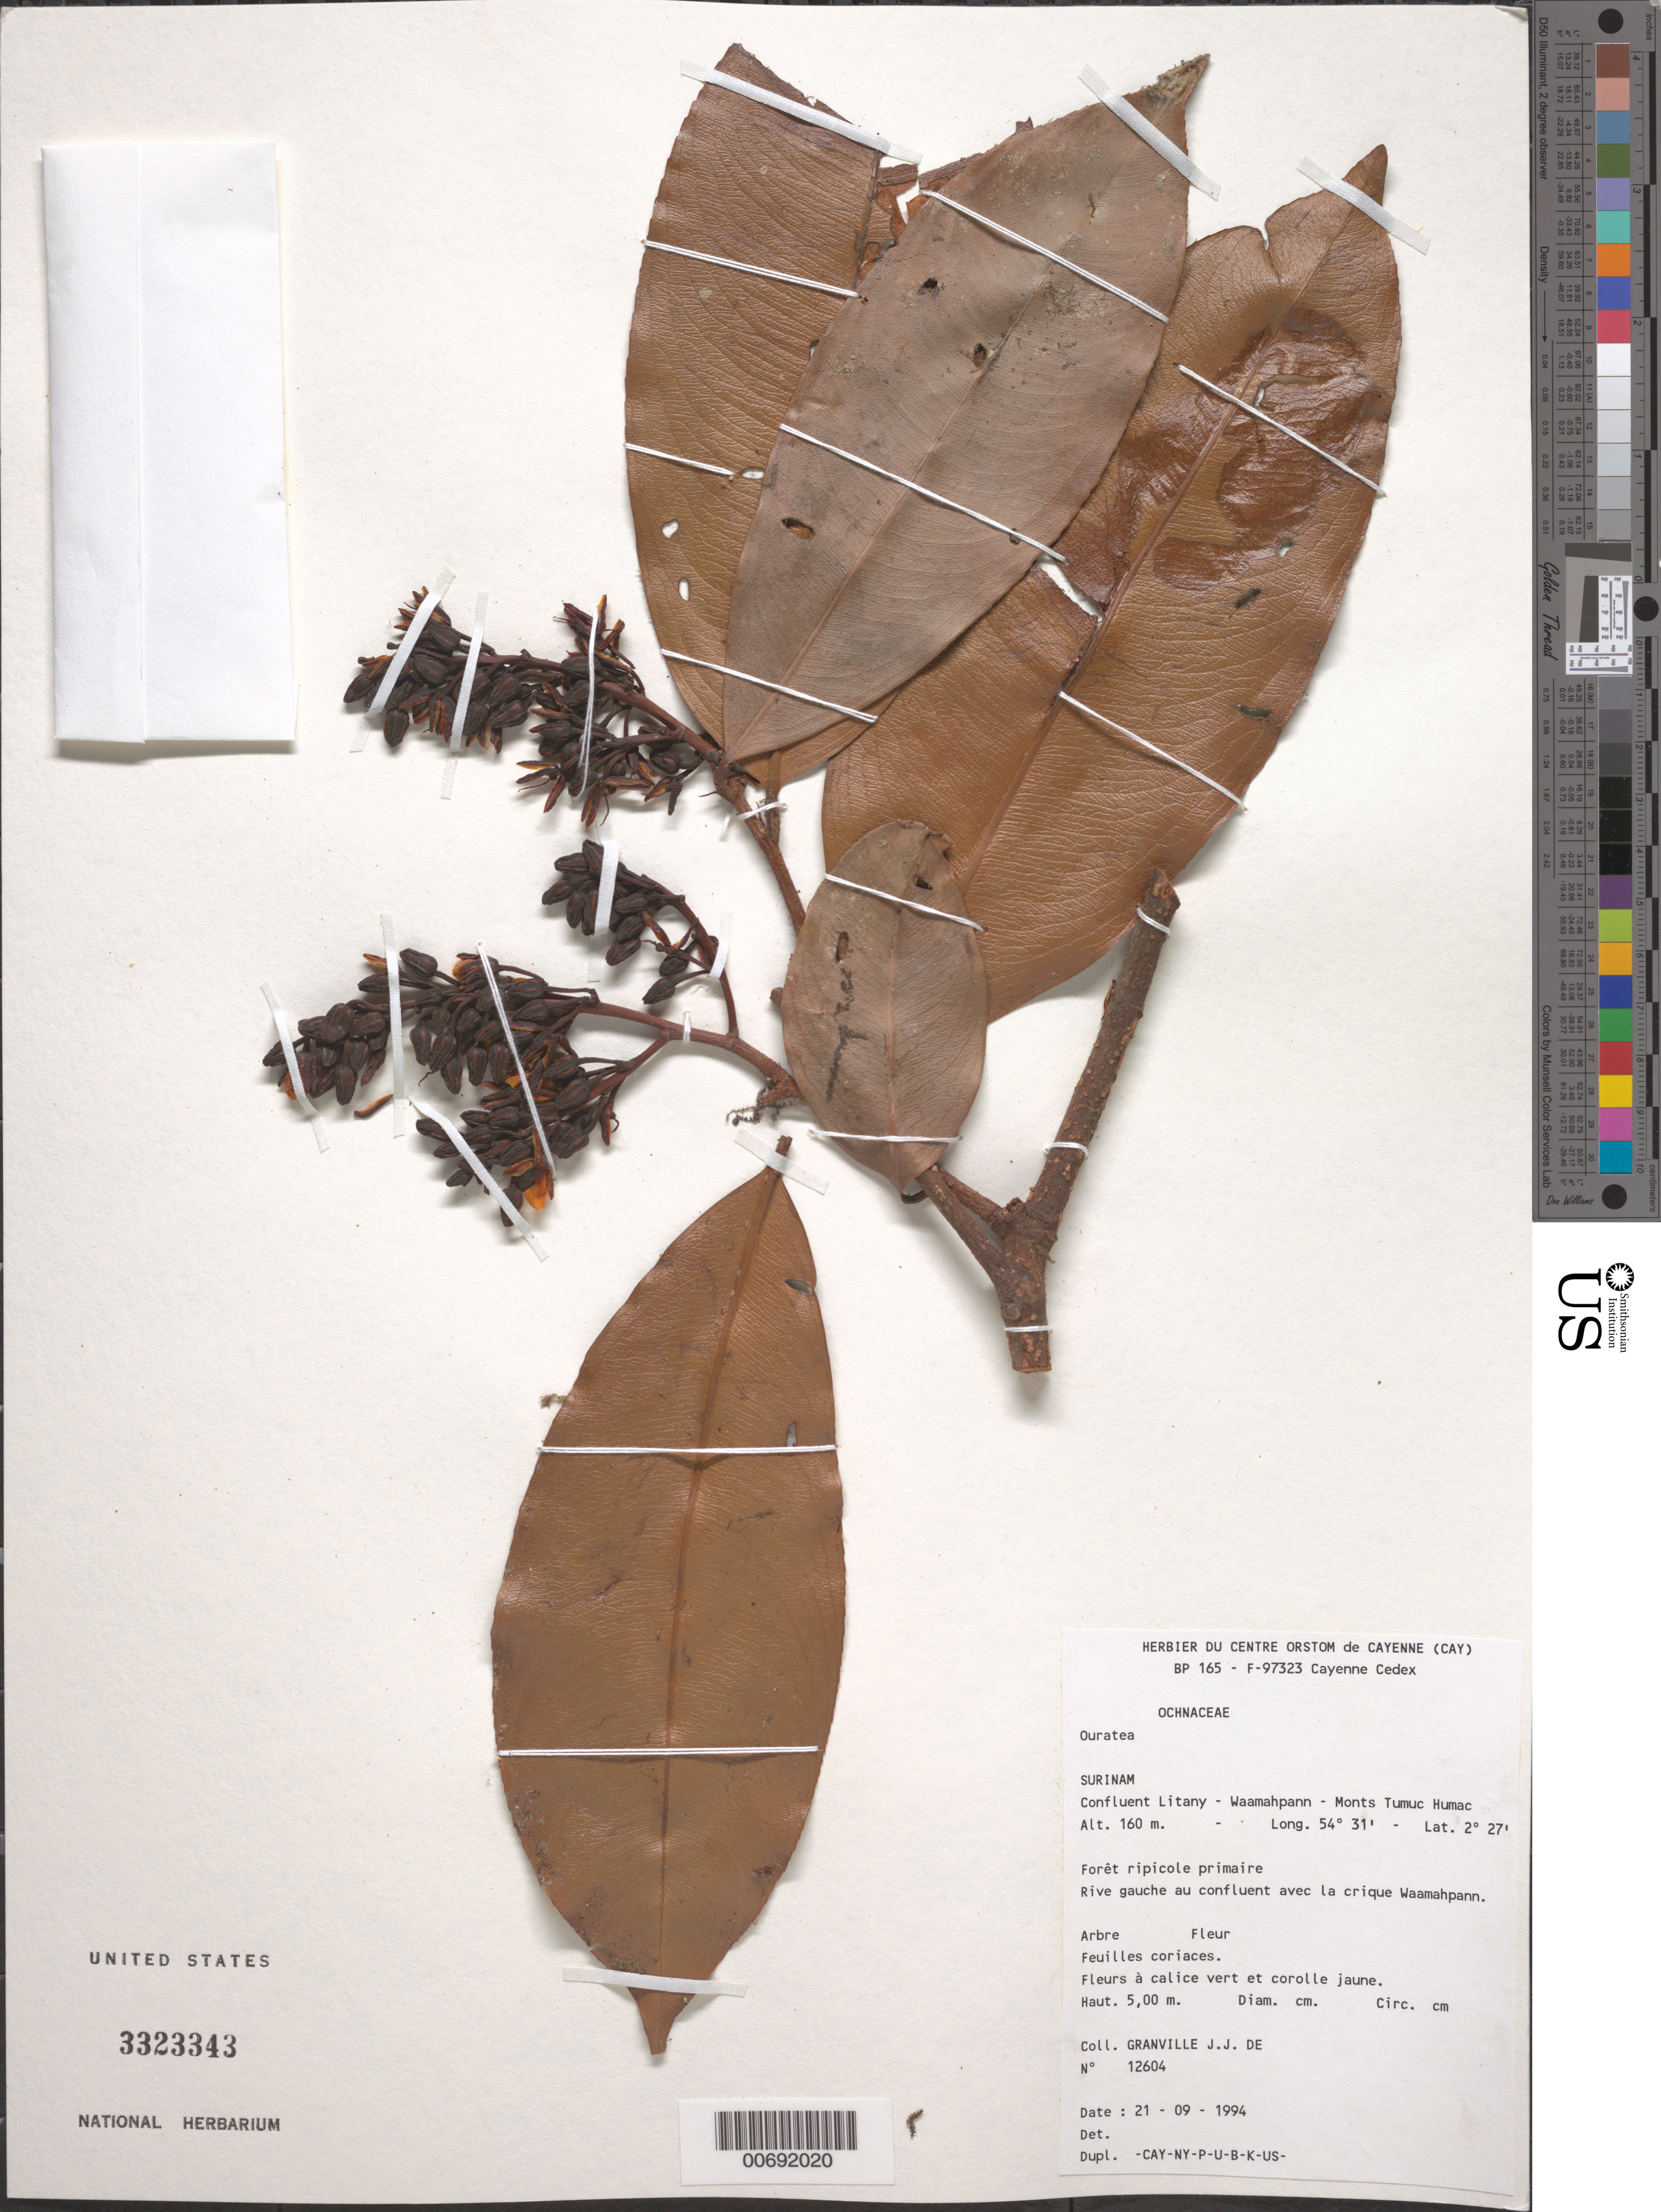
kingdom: Plantae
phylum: Tracheophyta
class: Magnoliopsida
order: Malpighiales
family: Ochnaceae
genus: Ouratea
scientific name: Ouratea sp.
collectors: J.-J. de Granville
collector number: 12604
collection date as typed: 21-Sep-94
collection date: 1994-09-21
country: Suriname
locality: Litany-Waamahpann confluence, Monts Tumuc-Humac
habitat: Primary riparian forest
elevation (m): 160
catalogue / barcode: US 3323343